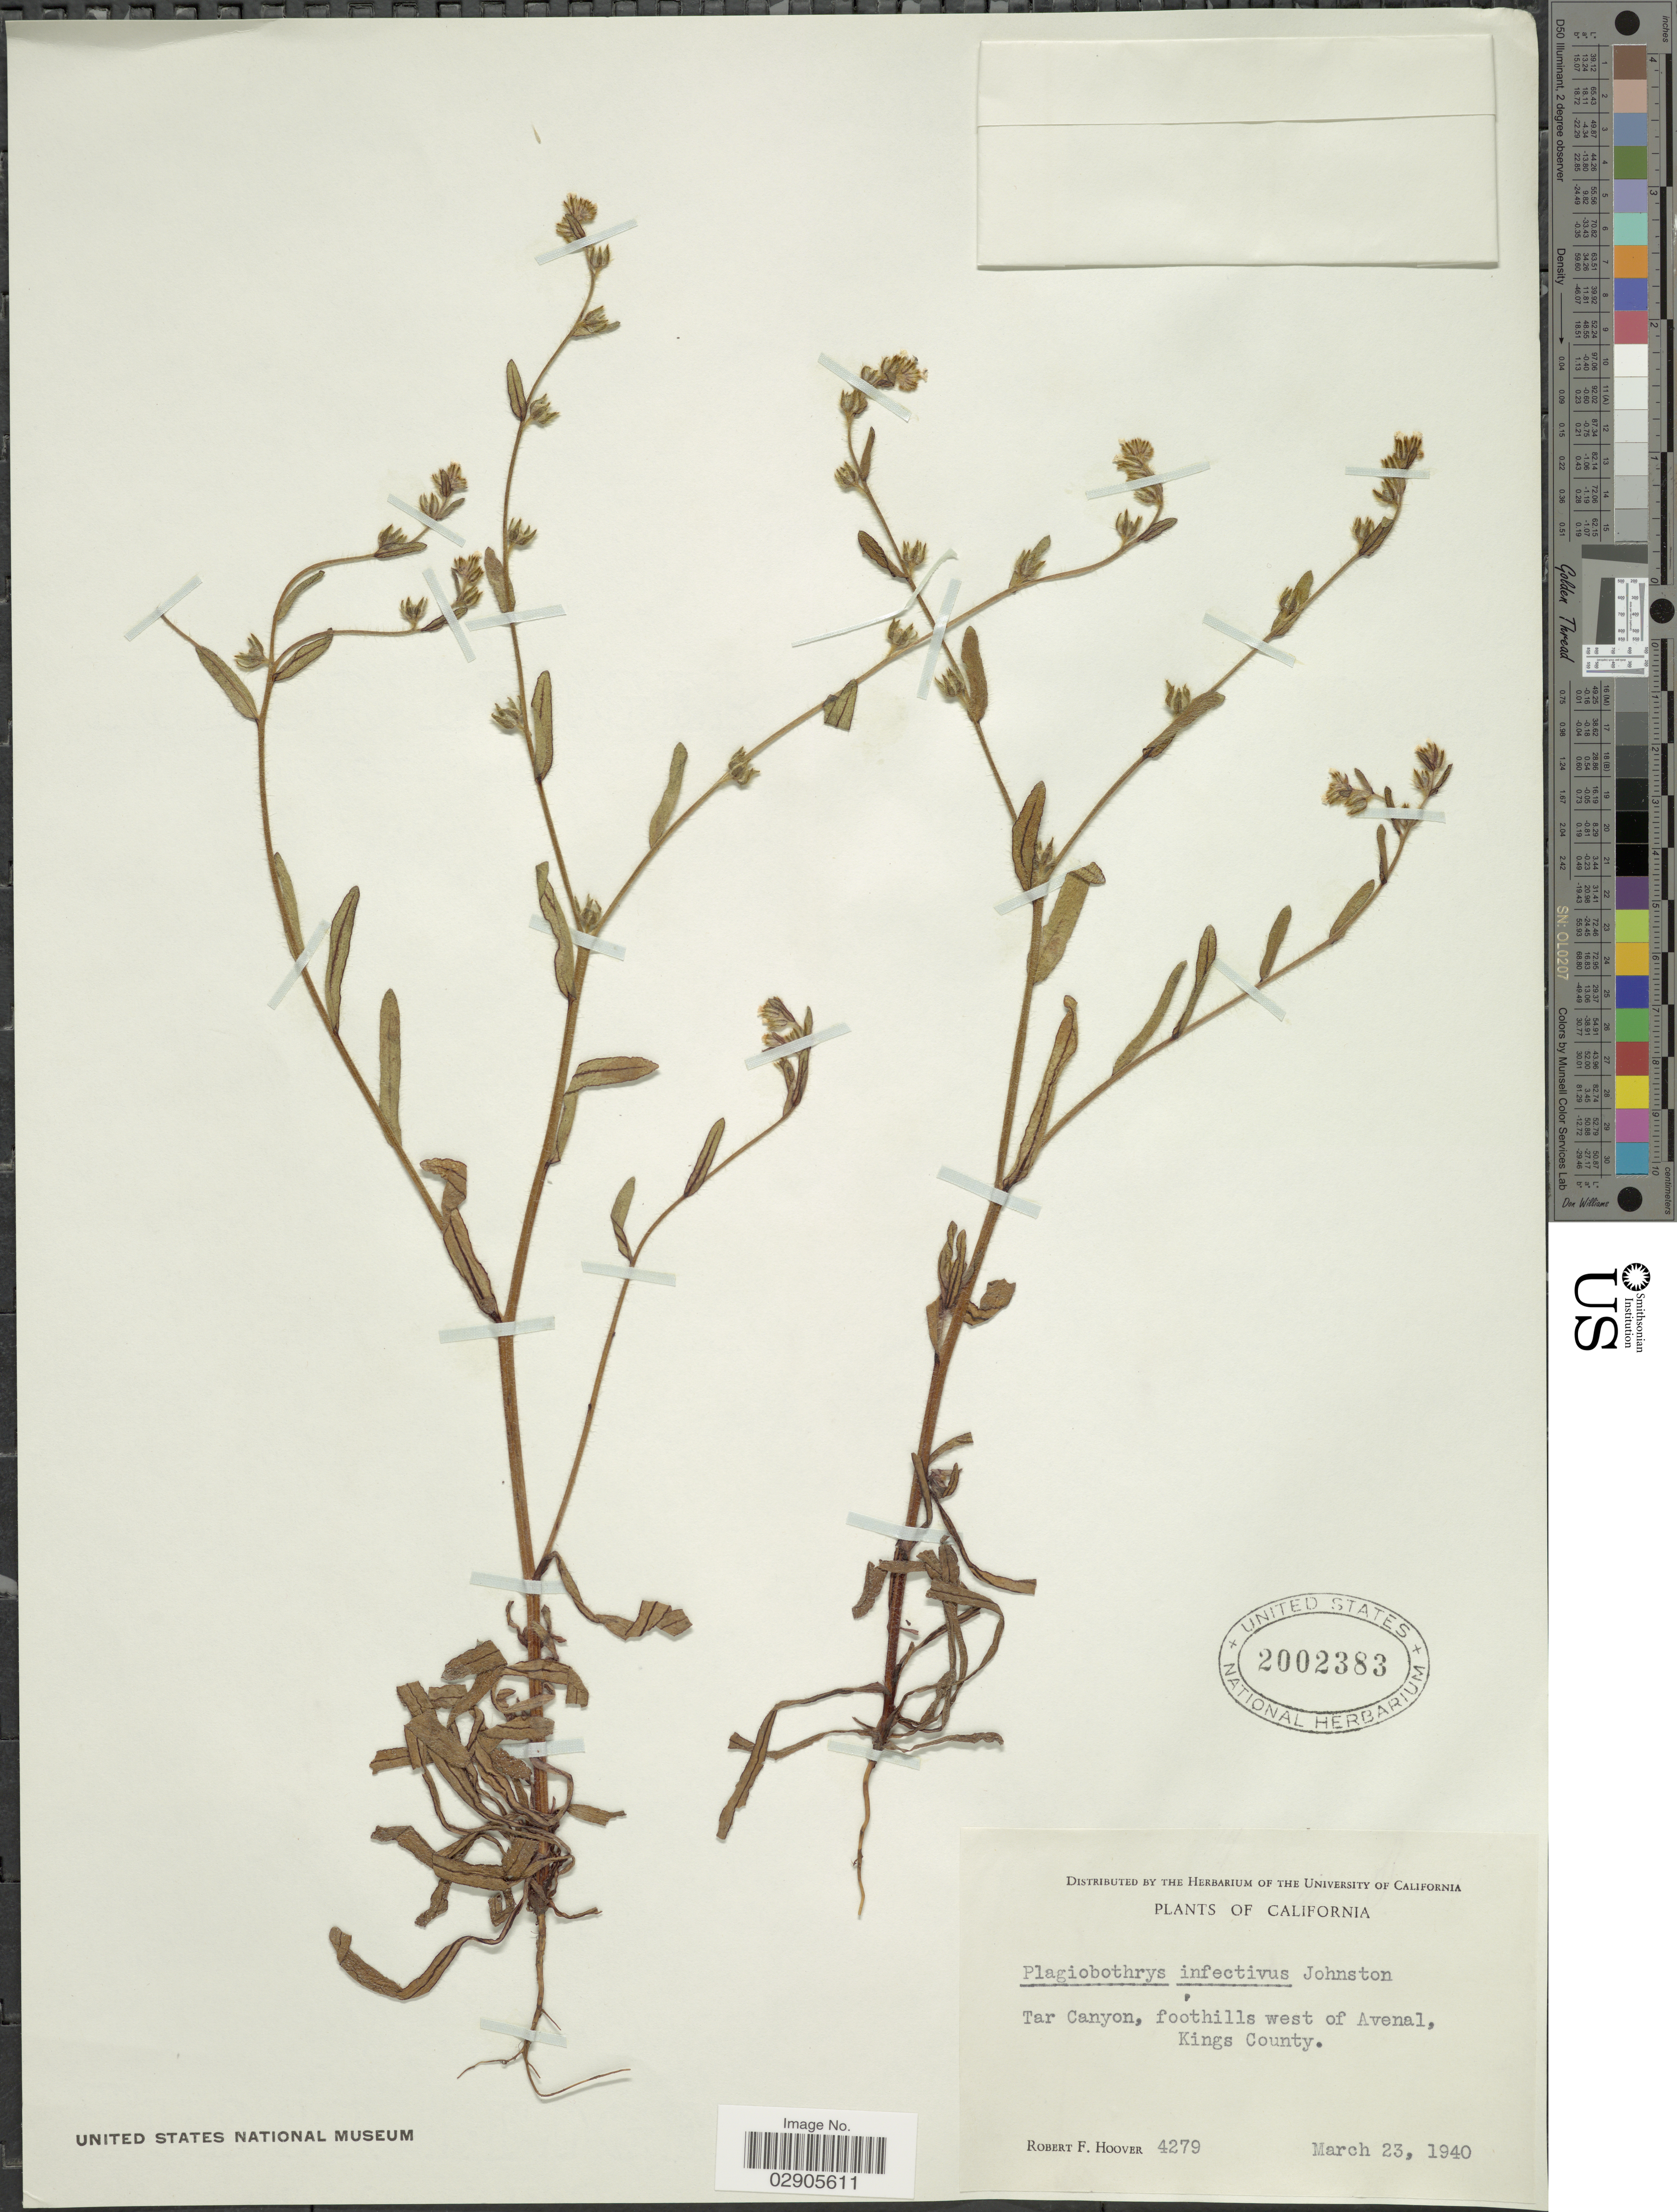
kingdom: Plantae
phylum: Tracheophyta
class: Magnoliopsida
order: Boraginales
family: Boraginaceae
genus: Plagiobothrys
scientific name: Plagiobothrys infectivus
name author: I.M. Johnst.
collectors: R. F. Hoover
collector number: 4279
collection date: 1940-03-23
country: United States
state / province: California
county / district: Kings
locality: Tar Canyon, foothills west of Avenal, Kings County.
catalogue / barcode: US 2002383